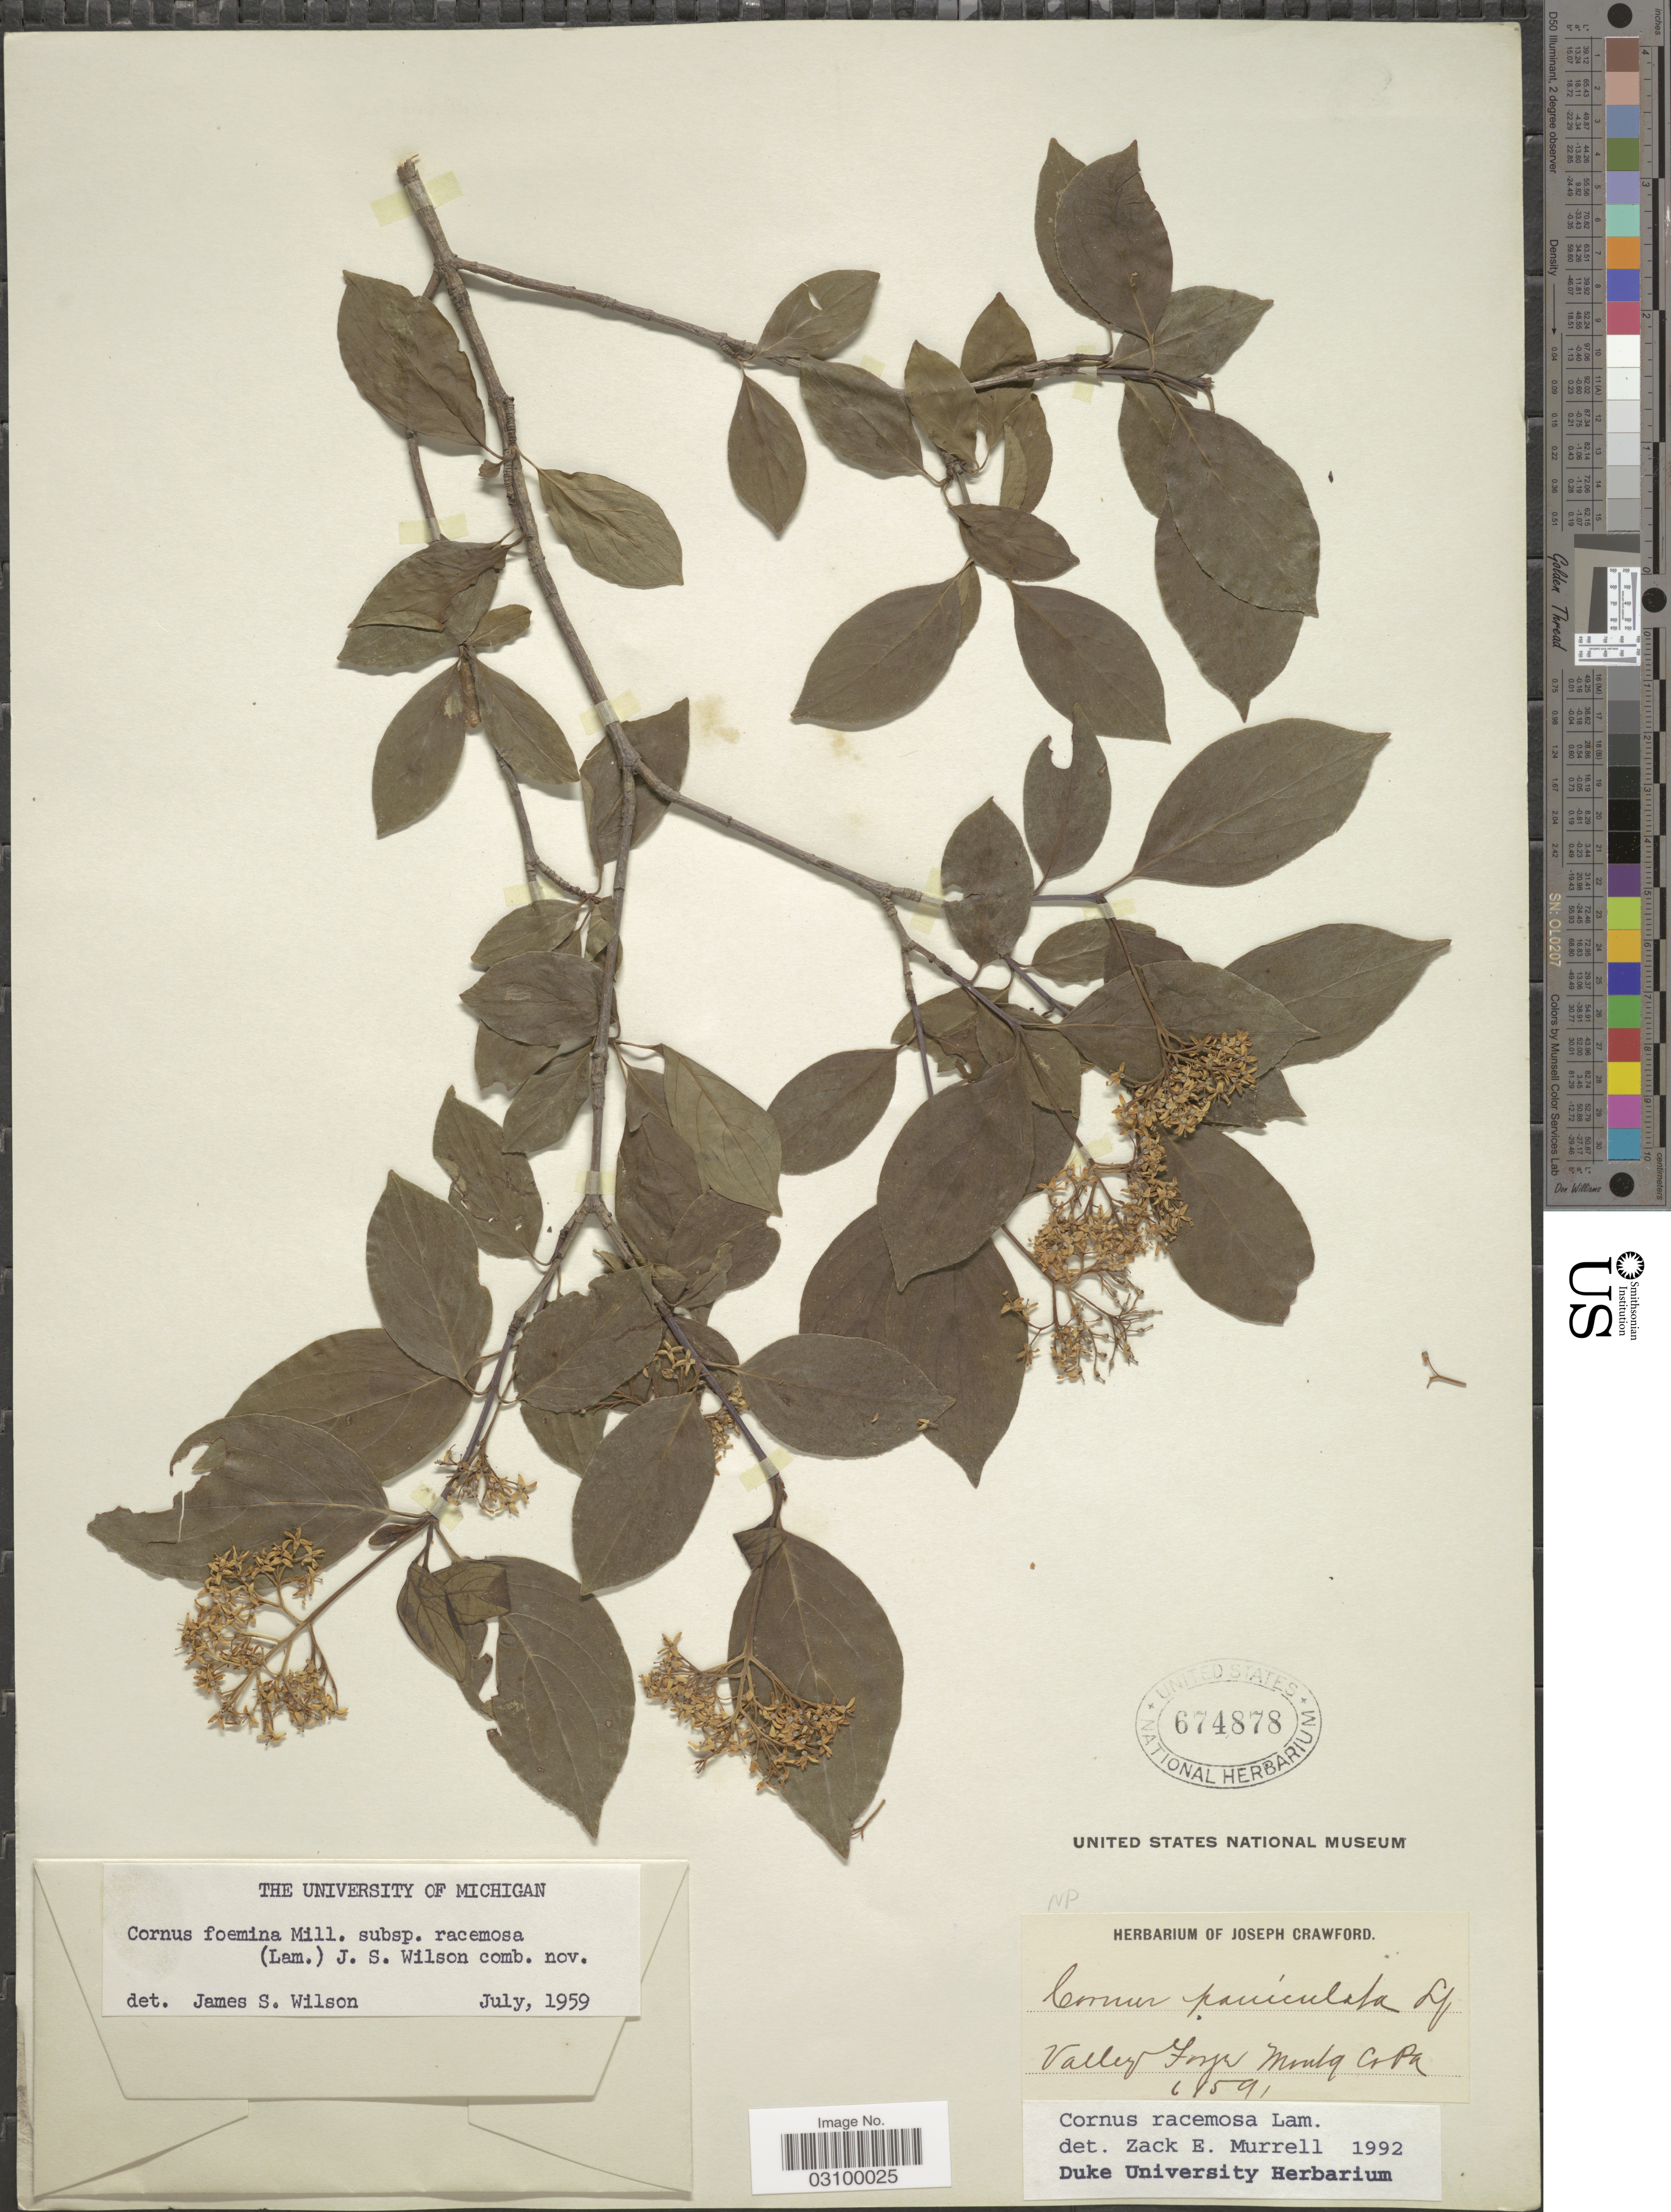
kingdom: Plantae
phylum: Tracheophyta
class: Magnoliopsida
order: Cornales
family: Cornaceae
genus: Cornus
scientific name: Cornus racemosa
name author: Lam.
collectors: ex herb. Joseph Crawford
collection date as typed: Transcribed d/m/y: 5/6/91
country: United States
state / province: Pennsylvania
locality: Valley Foye Mundy Co.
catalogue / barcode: US 674878